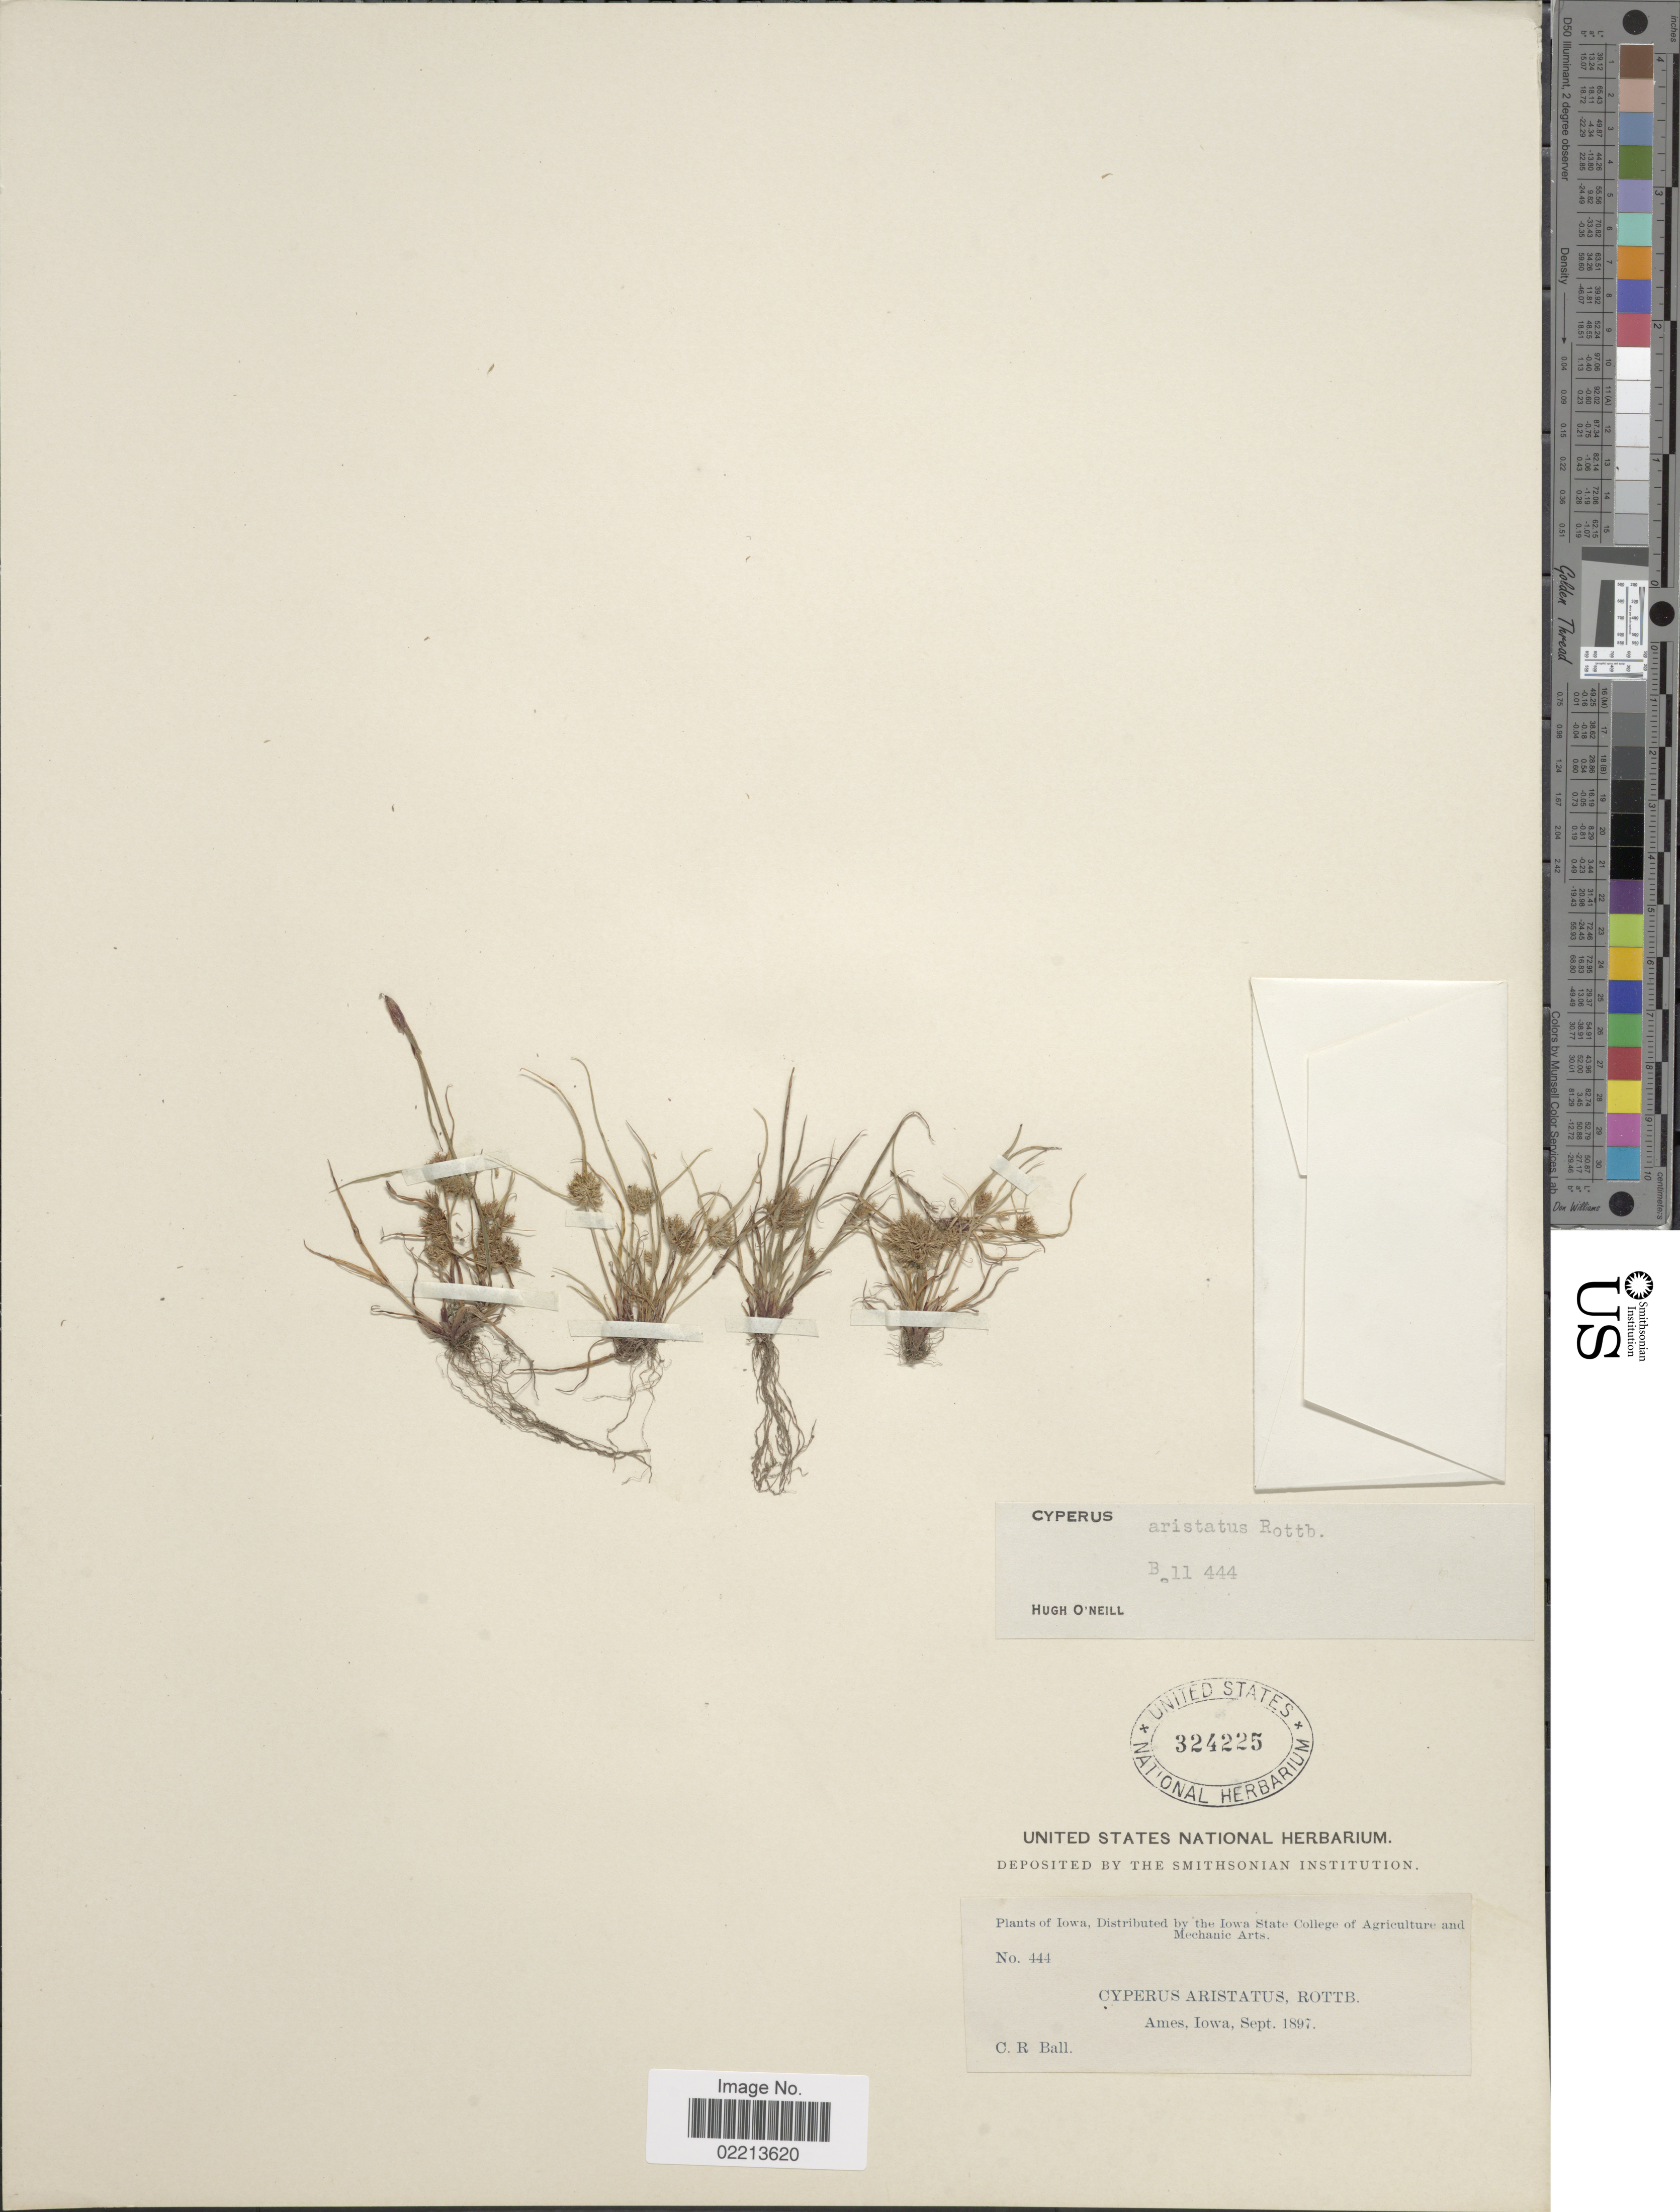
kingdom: Plantae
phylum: Tracheophyta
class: Liliopsida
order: Poales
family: Cyperaceae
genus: Cyperus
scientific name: Cyperus squarrosus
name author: L.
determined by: Strong, Mark T., (BOT), Smithsonian Institution - National Museum of Natural History (UNITED STATES)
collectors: C. R. Ball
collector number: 444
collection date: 1897-09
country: United States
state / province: Iowa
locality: Ames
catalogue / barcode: US 324225